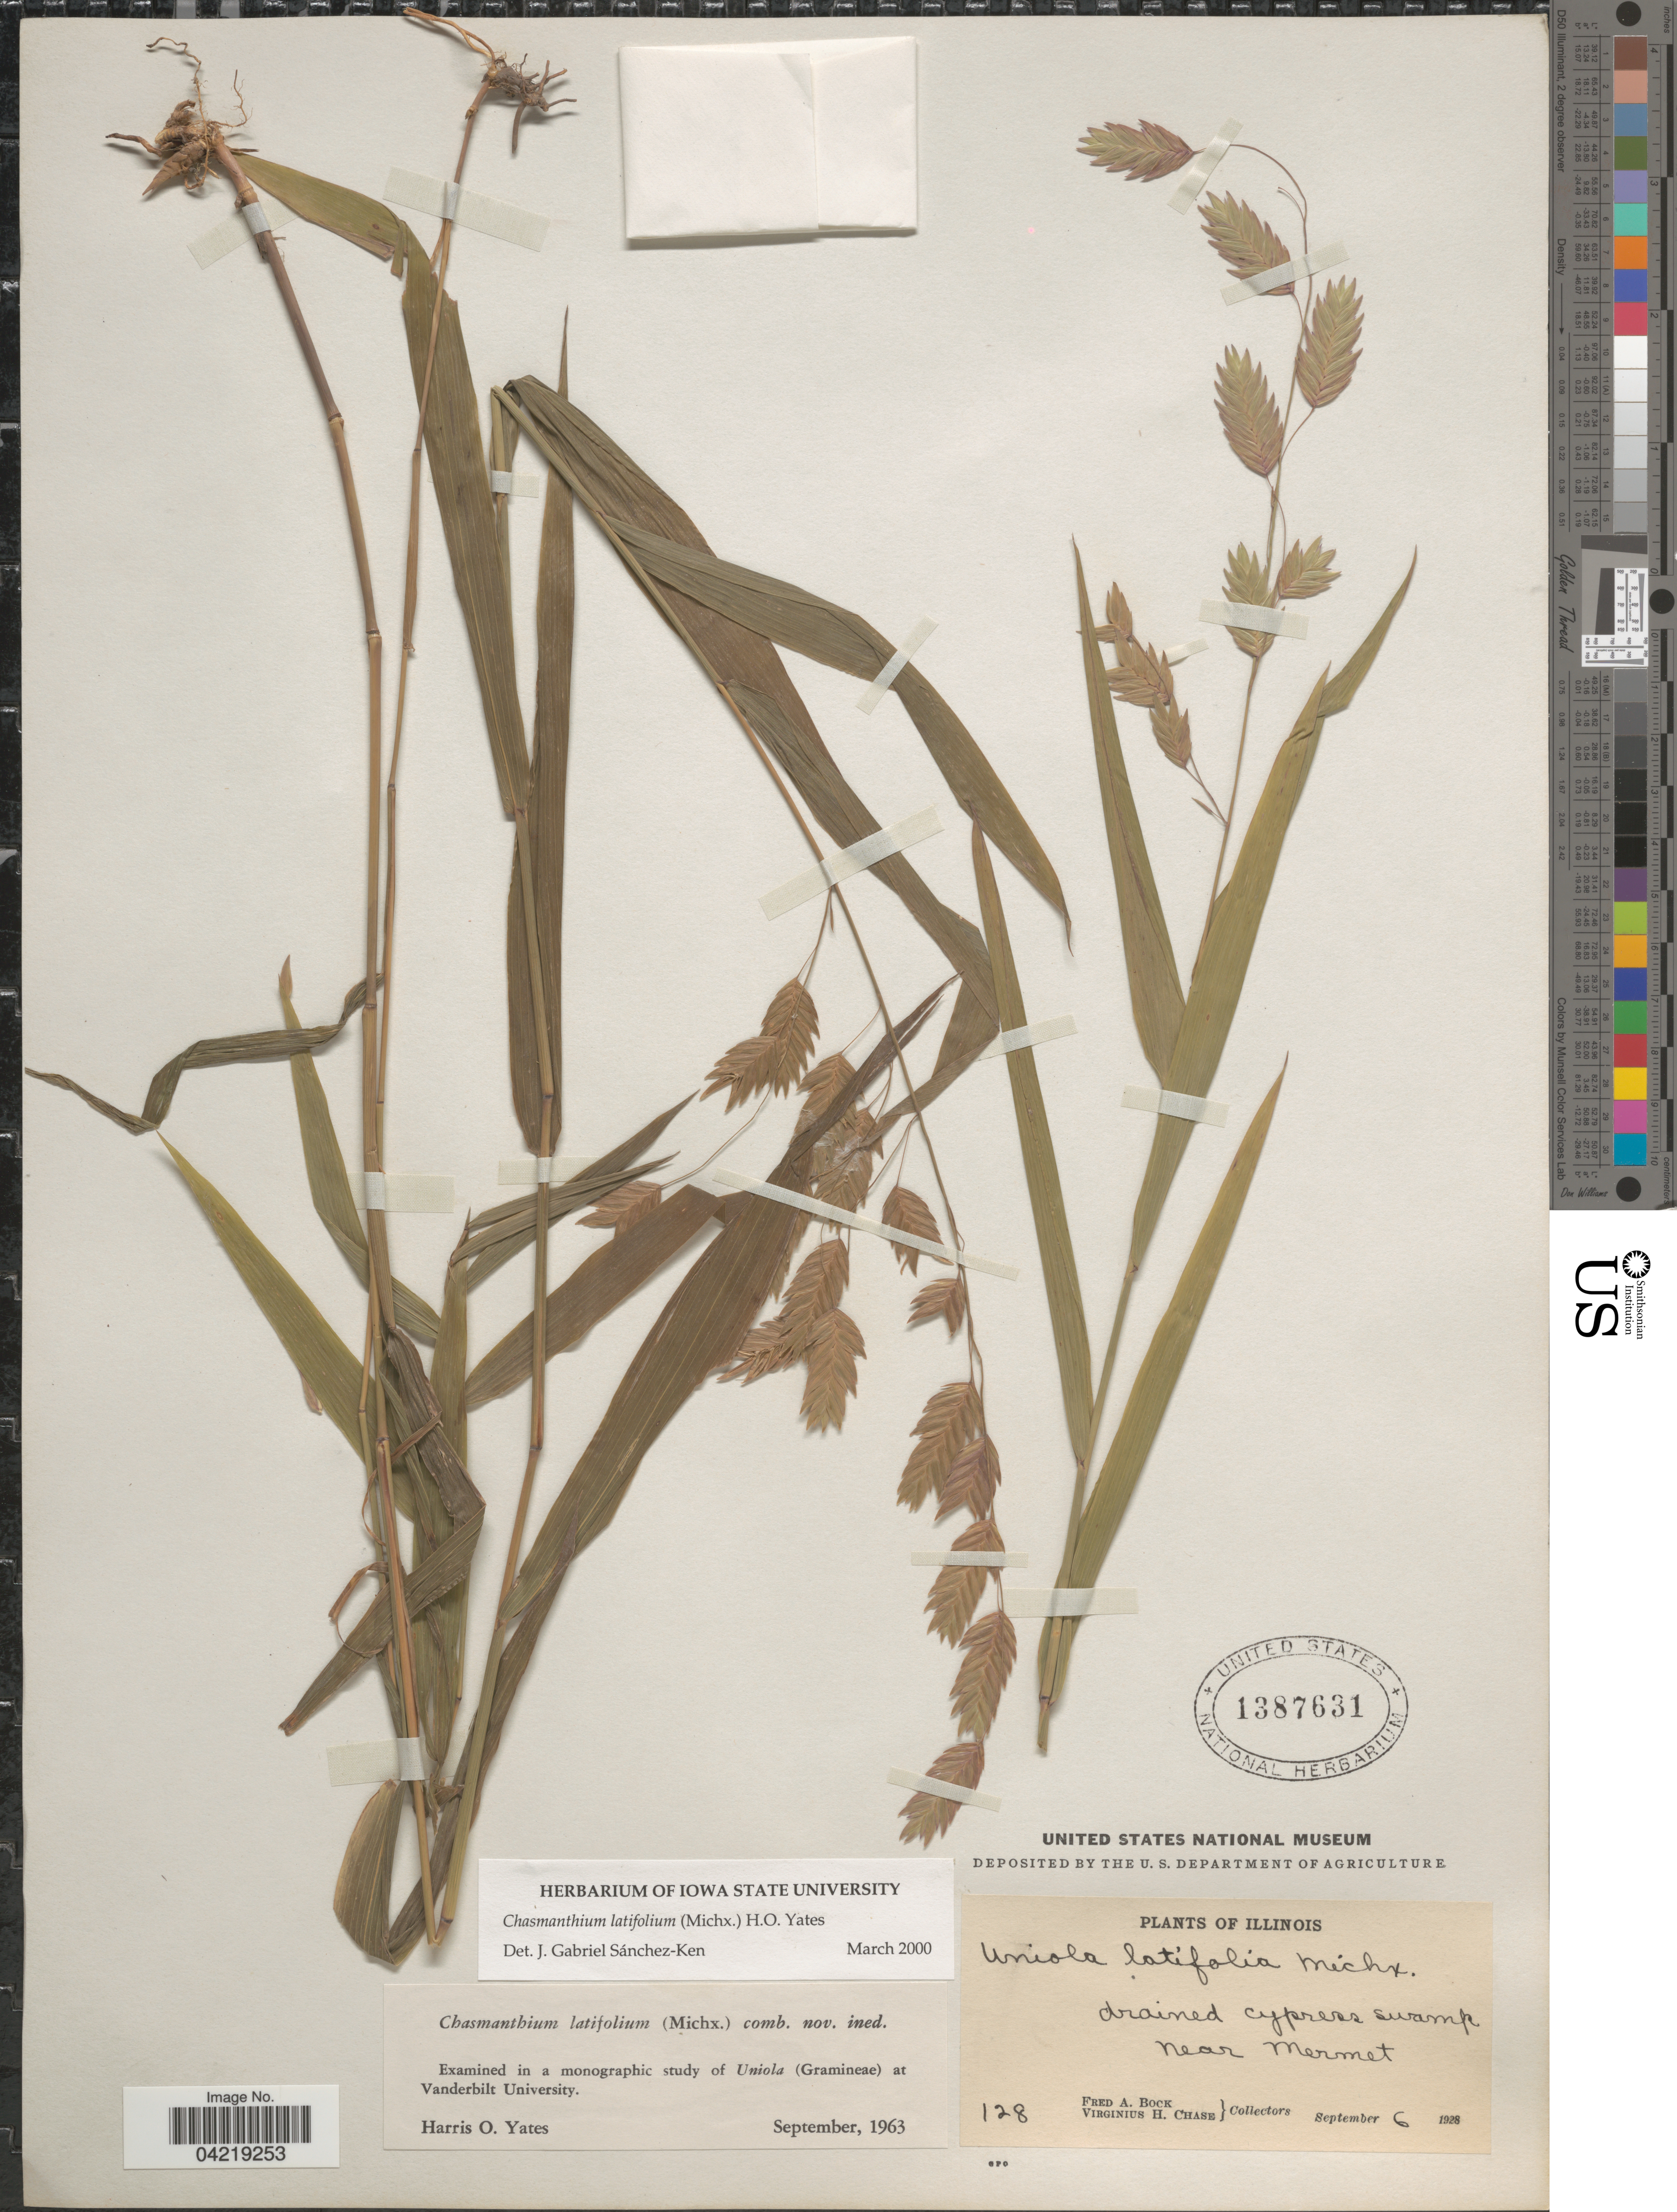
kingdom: Plantae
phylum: Tracheophyta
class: Liliopsida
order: Poales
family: Poaceae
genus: Chasmanthium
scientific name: Chasmanthium latifolium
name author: (Michx.) H.O. Yates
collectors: F. Bock & V. H. Chase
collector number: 128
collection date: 1928-09-06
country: United States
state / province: Illinois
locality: Drained cypress swamp. Near Mermet.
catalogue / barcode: US 1387631